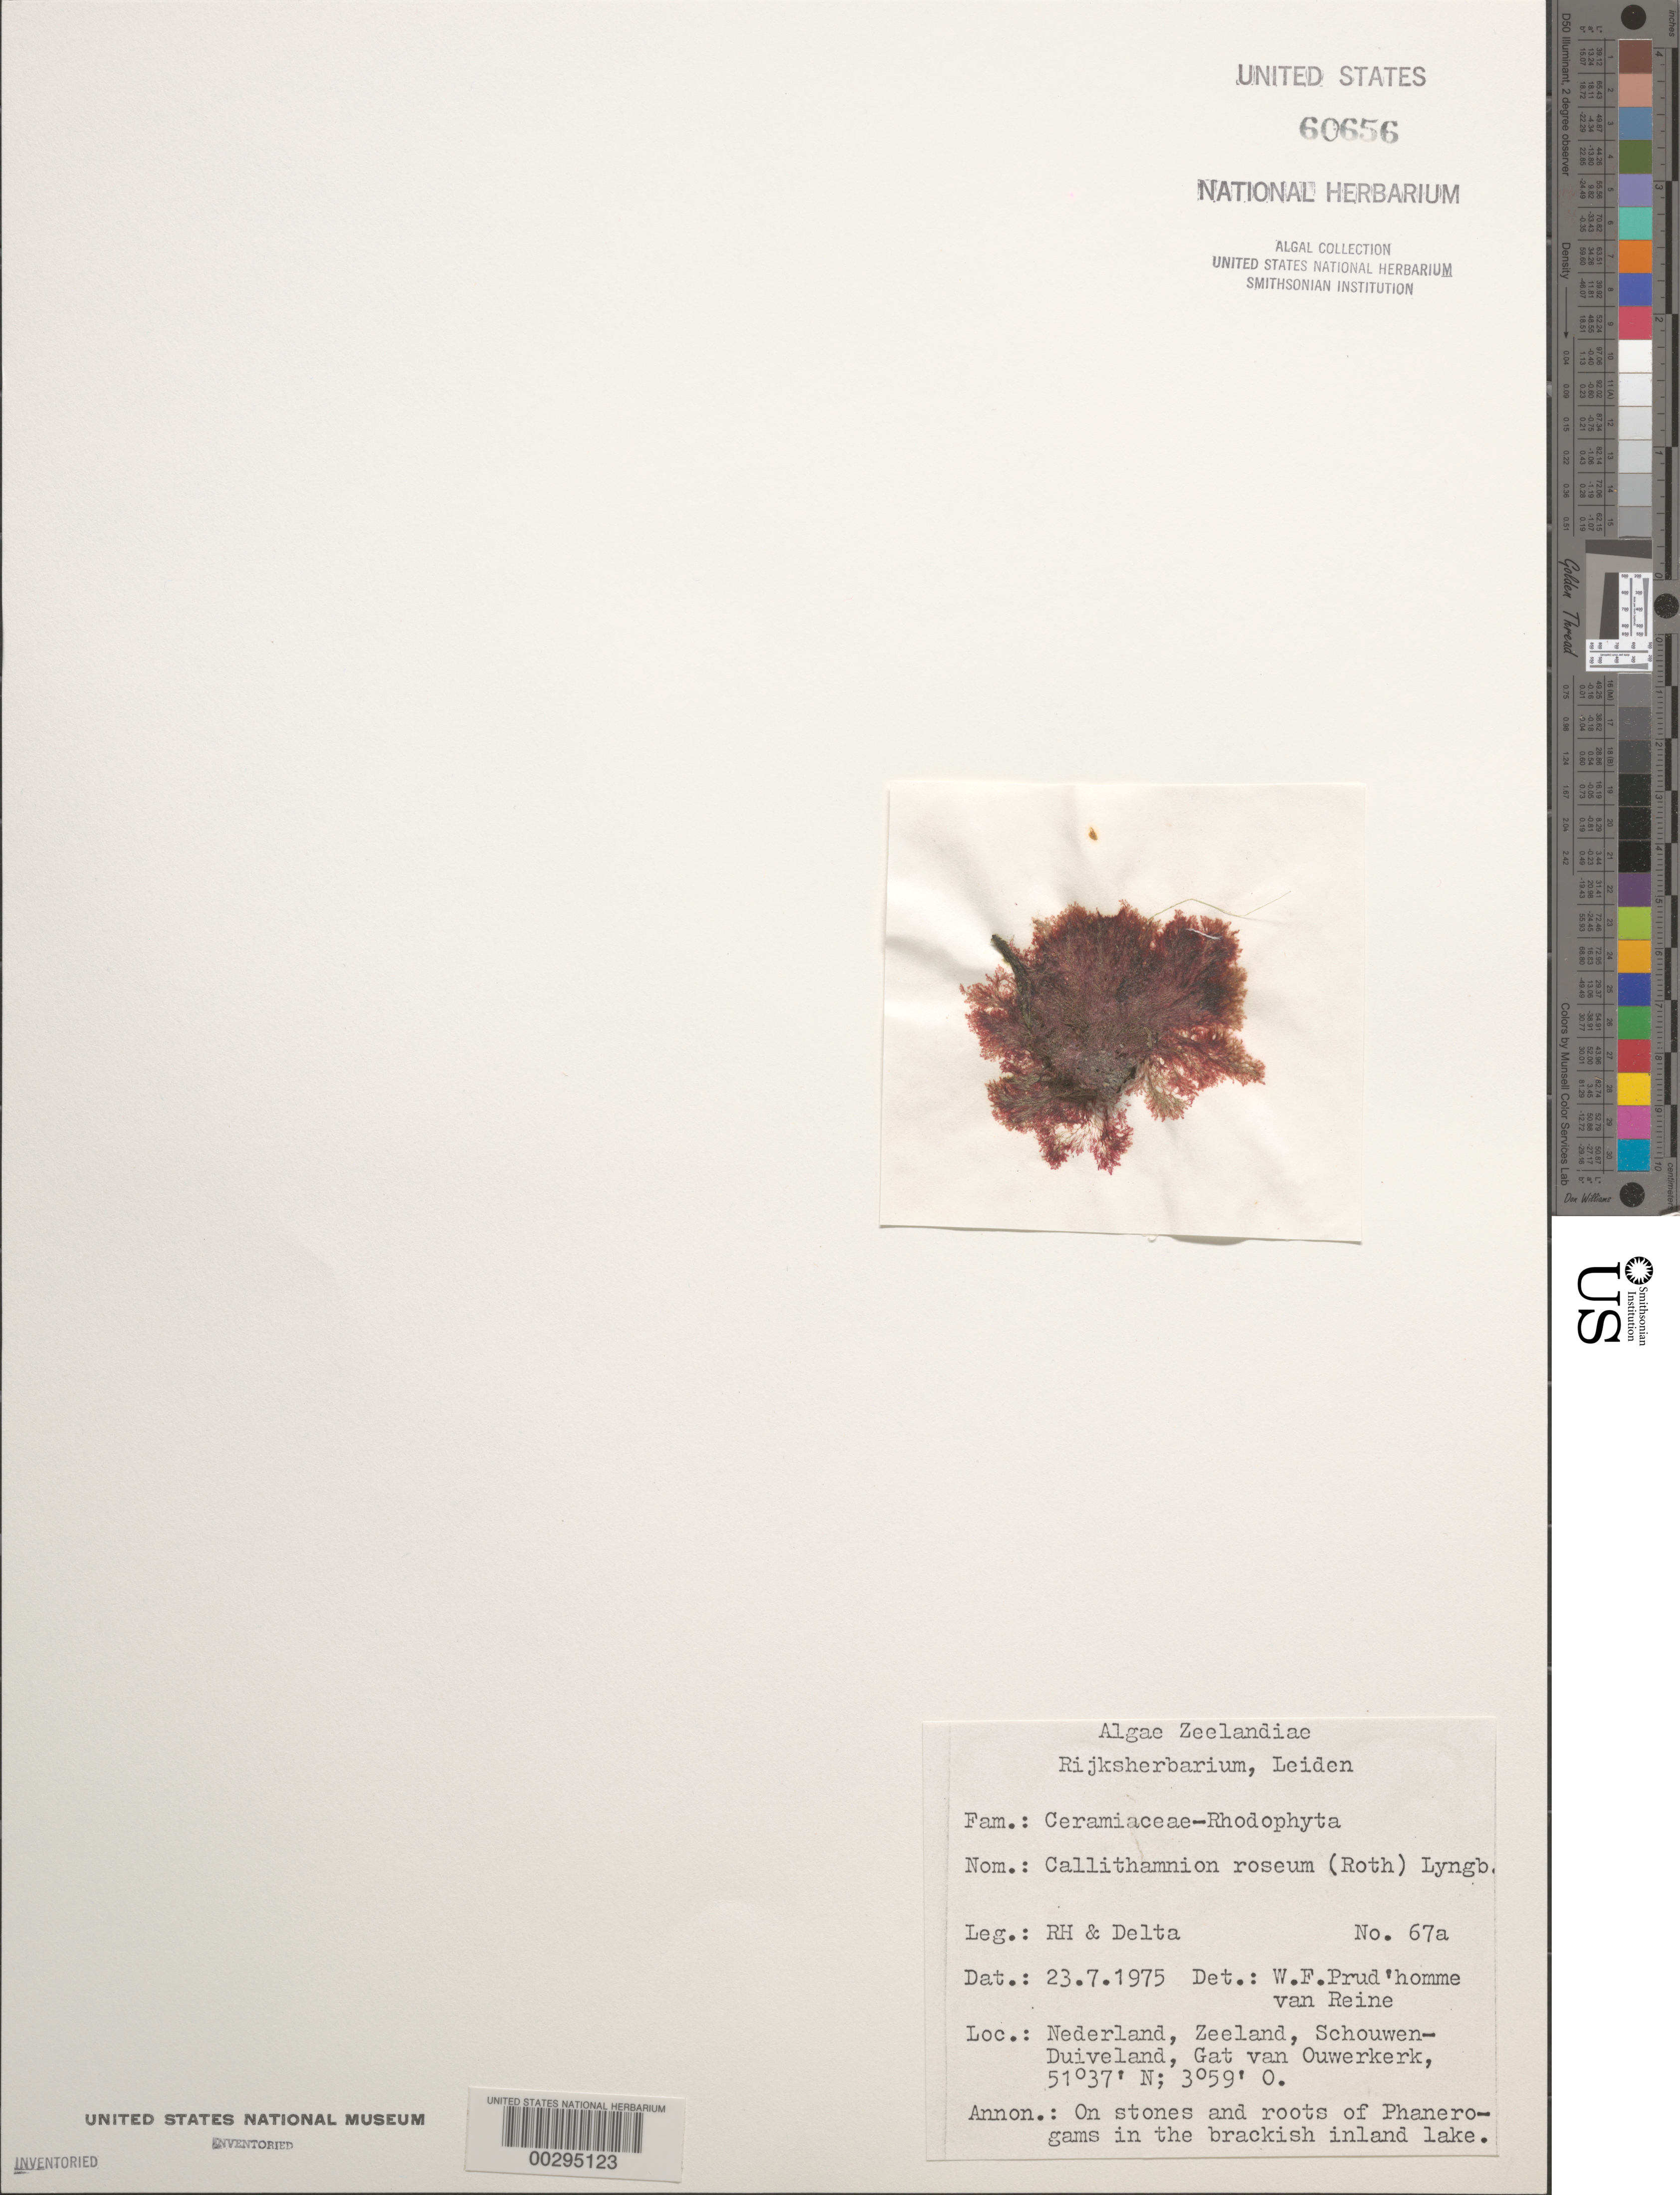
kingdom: Plantae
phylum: Rhodophyta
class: Florideophyceae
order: Ceramiales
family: Callithamniaceae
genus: Gaillona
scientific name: Gaillona rosea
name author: (Roth) A. Athanasiadis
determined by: Algae name updating Project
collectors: R.H. & Delta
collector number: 67a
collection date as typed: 23 Jul 1975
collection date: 1975-07-23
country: Netherlands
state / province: Zeeland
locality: Gat van ouwerkerk, schouwen-duiveland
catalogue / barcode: US 60656